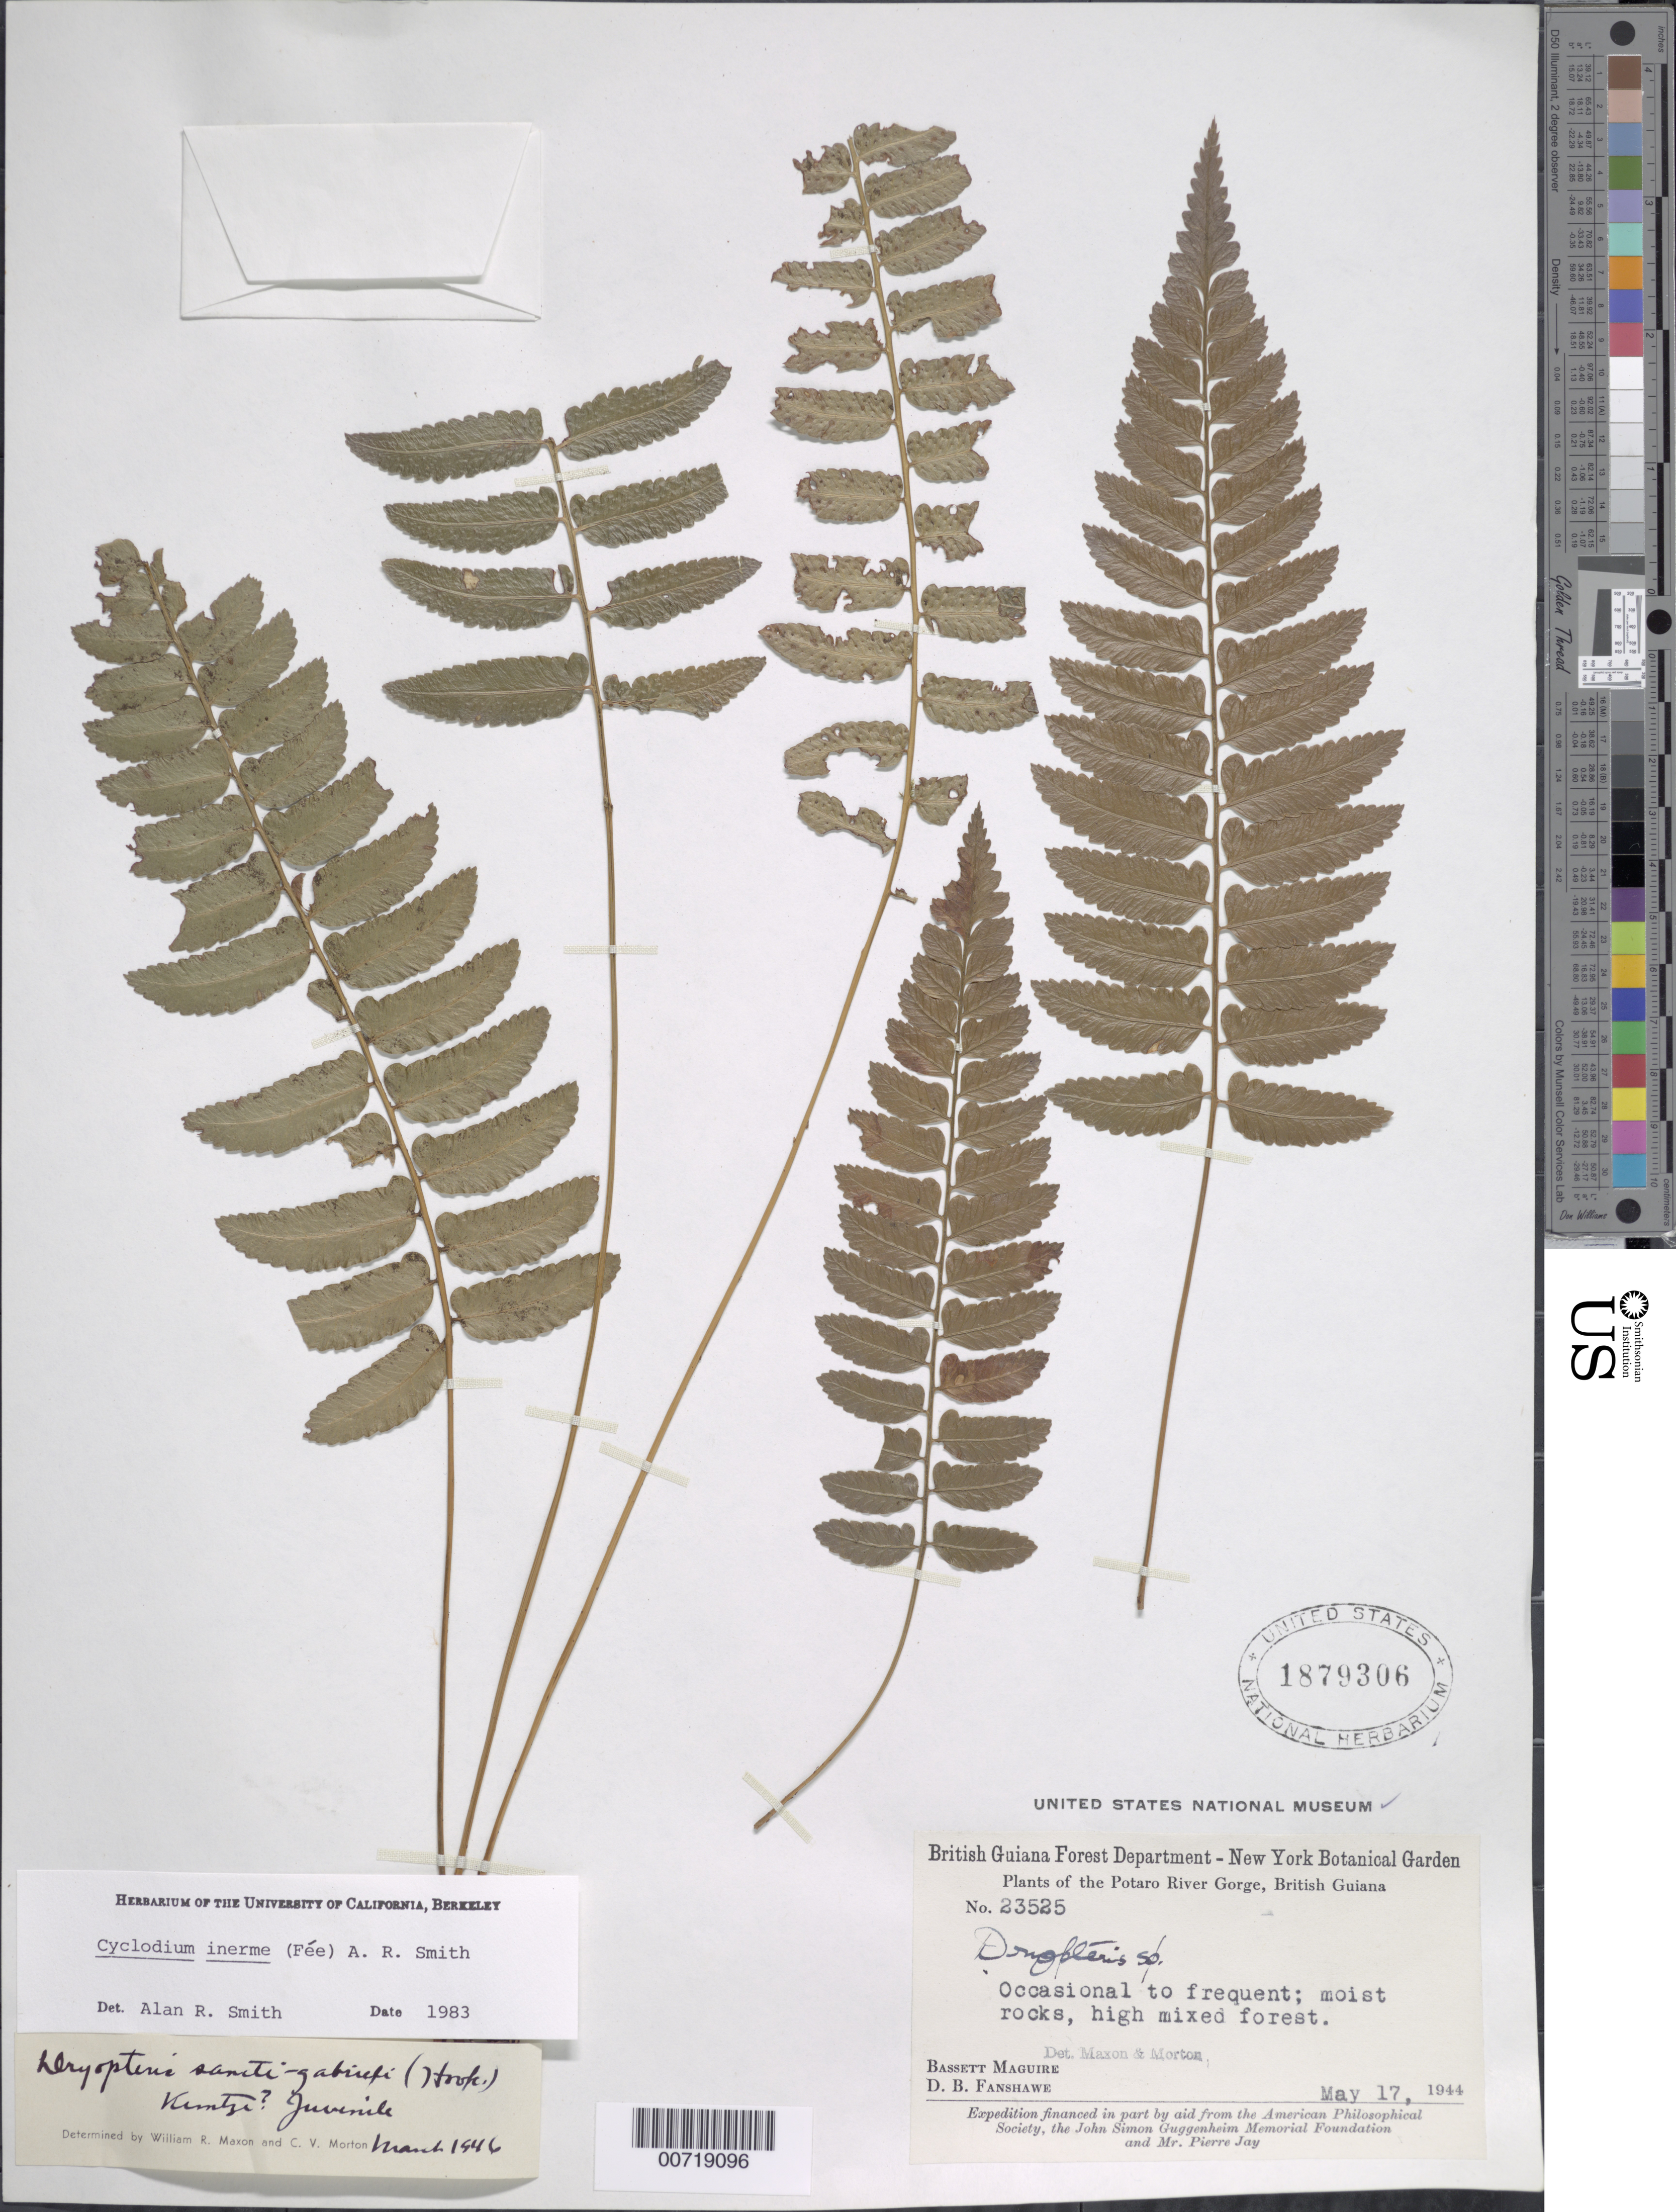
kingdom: Plantae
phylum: Tracheophyta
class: Polypodiopsida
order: Polypodiales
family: Dryopteridaceae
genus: Cyclodium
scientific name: Cyclodium inerme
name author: (Fée) A.R. Sm.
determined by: Smith, Alan R., (UC)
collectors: B. Maguire & D. B. Fanshawe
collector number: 23525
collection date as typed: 17-May-44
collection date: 1944-05-17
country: Guyana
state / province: Potaro-Siparuni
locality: Tukeit to Kaieteur Plateau trail, Potaro River Gorge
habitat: High mixed forest, moist rocks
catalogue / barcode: US 1879306